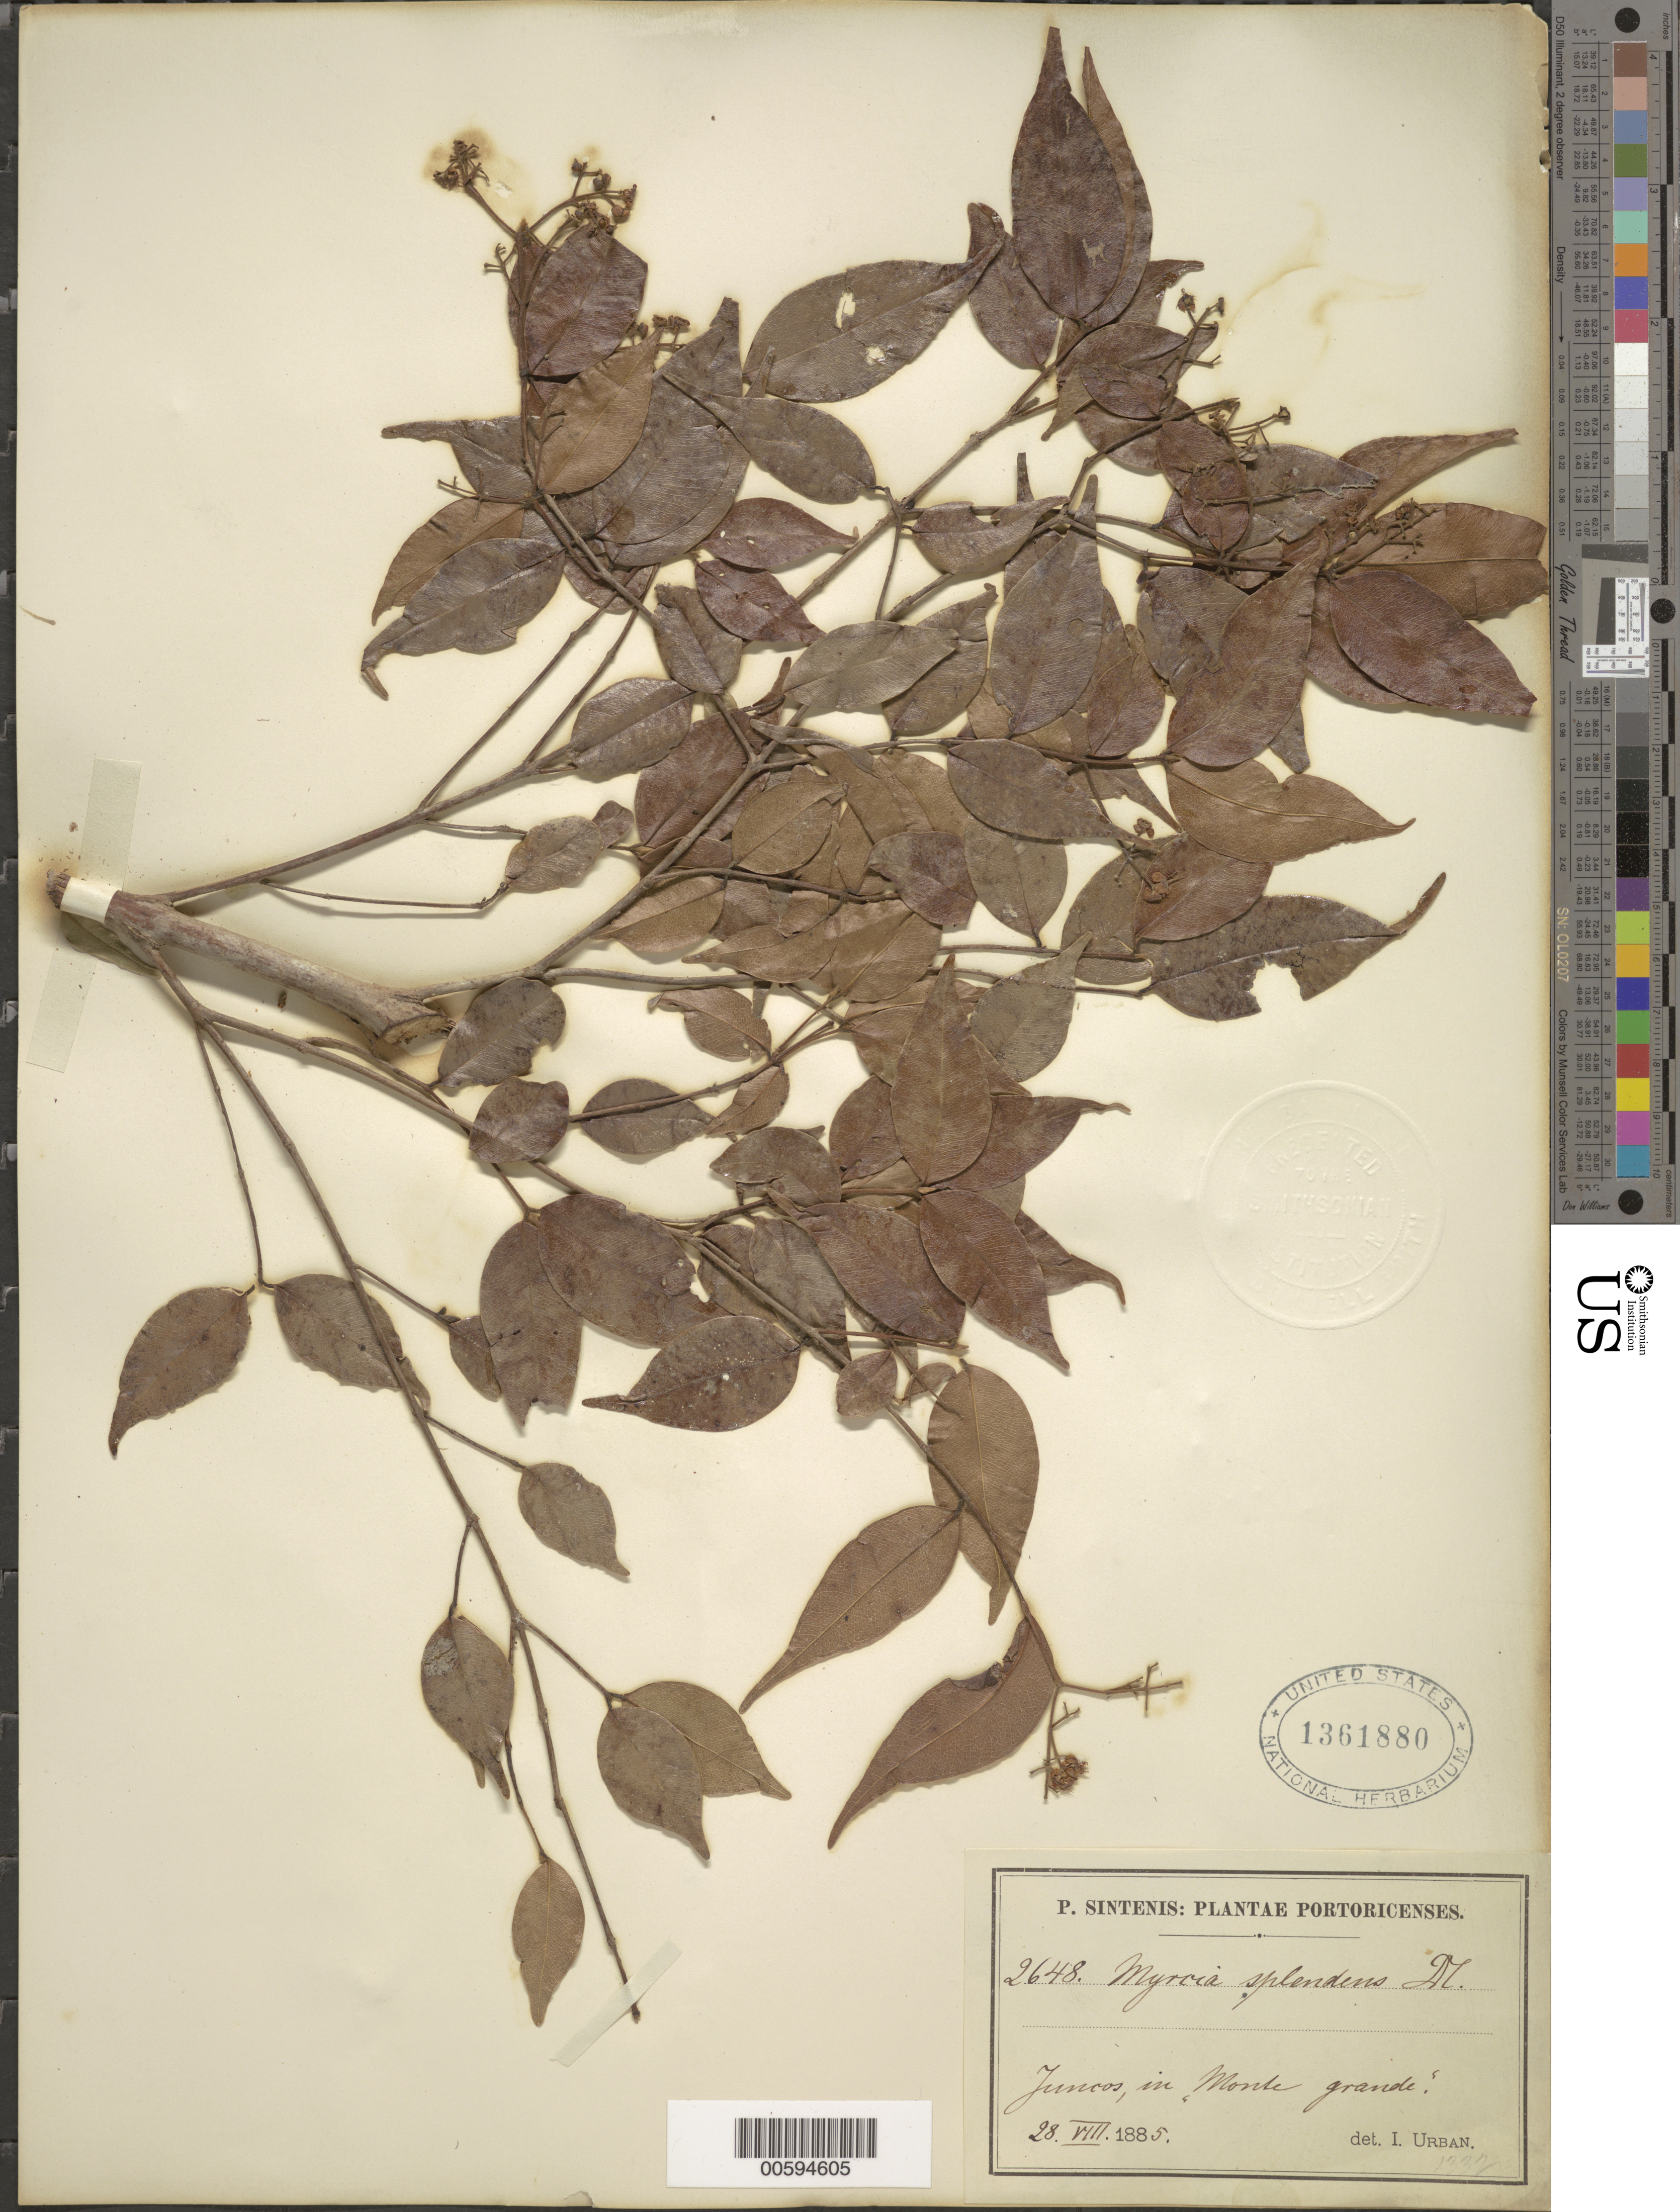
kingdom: Plantae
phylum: Tracheophyta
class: Magnoliopsida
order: Myrtales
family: Myrtaceae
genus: Myrcia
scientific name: Myrcia splendens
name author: (Sw.) DC.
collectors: P. Sintenis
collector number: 2648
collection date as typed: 28 Aug 1885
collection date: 1885-08-28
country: Puerto Rico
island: Greater Antilles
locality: Juncos, in "Monte grande"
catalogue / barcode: US 1361880